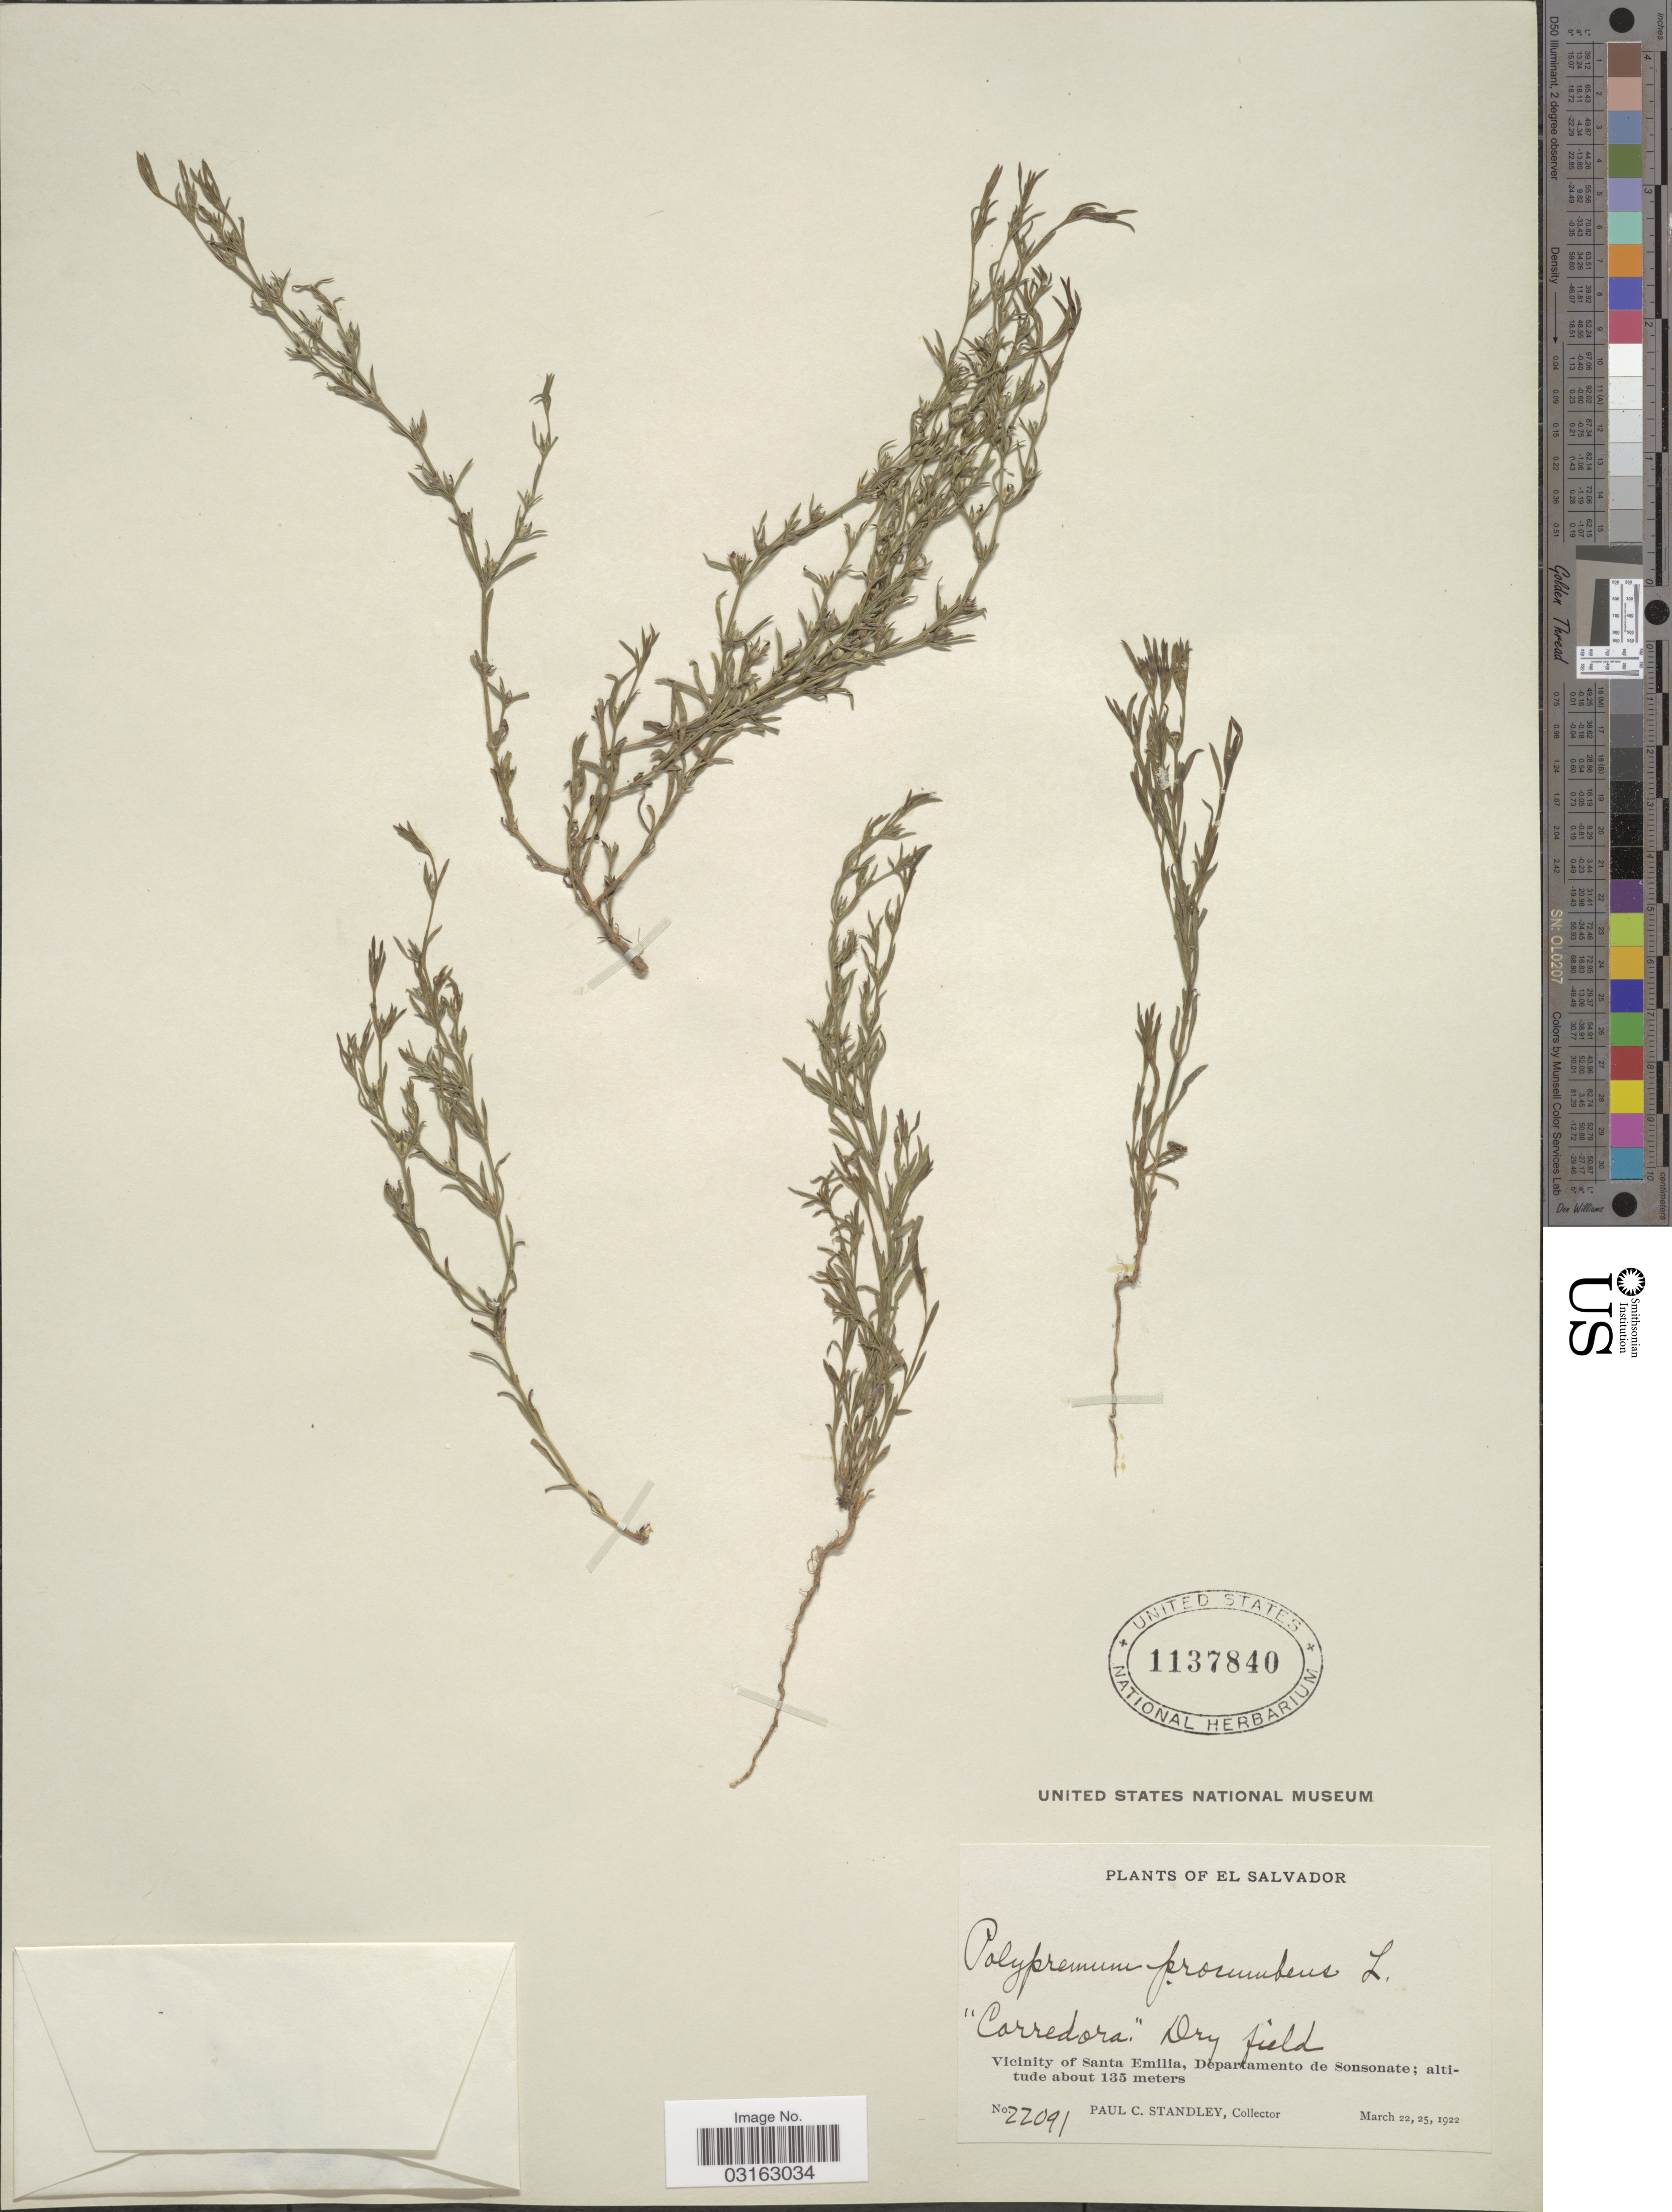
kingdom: Plantae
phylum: Tracheophyta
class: Magnoliopsida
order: Lamiales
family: Tetrachondraceae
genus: Polypremum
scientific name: Polypremum procumbens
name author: L.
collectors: P. C. Standley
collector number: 22091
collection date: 1922-03-22/1922-03-25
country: El Salvador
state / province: Sonsonate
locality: Corredora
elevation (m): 135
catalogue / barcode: US 1137840